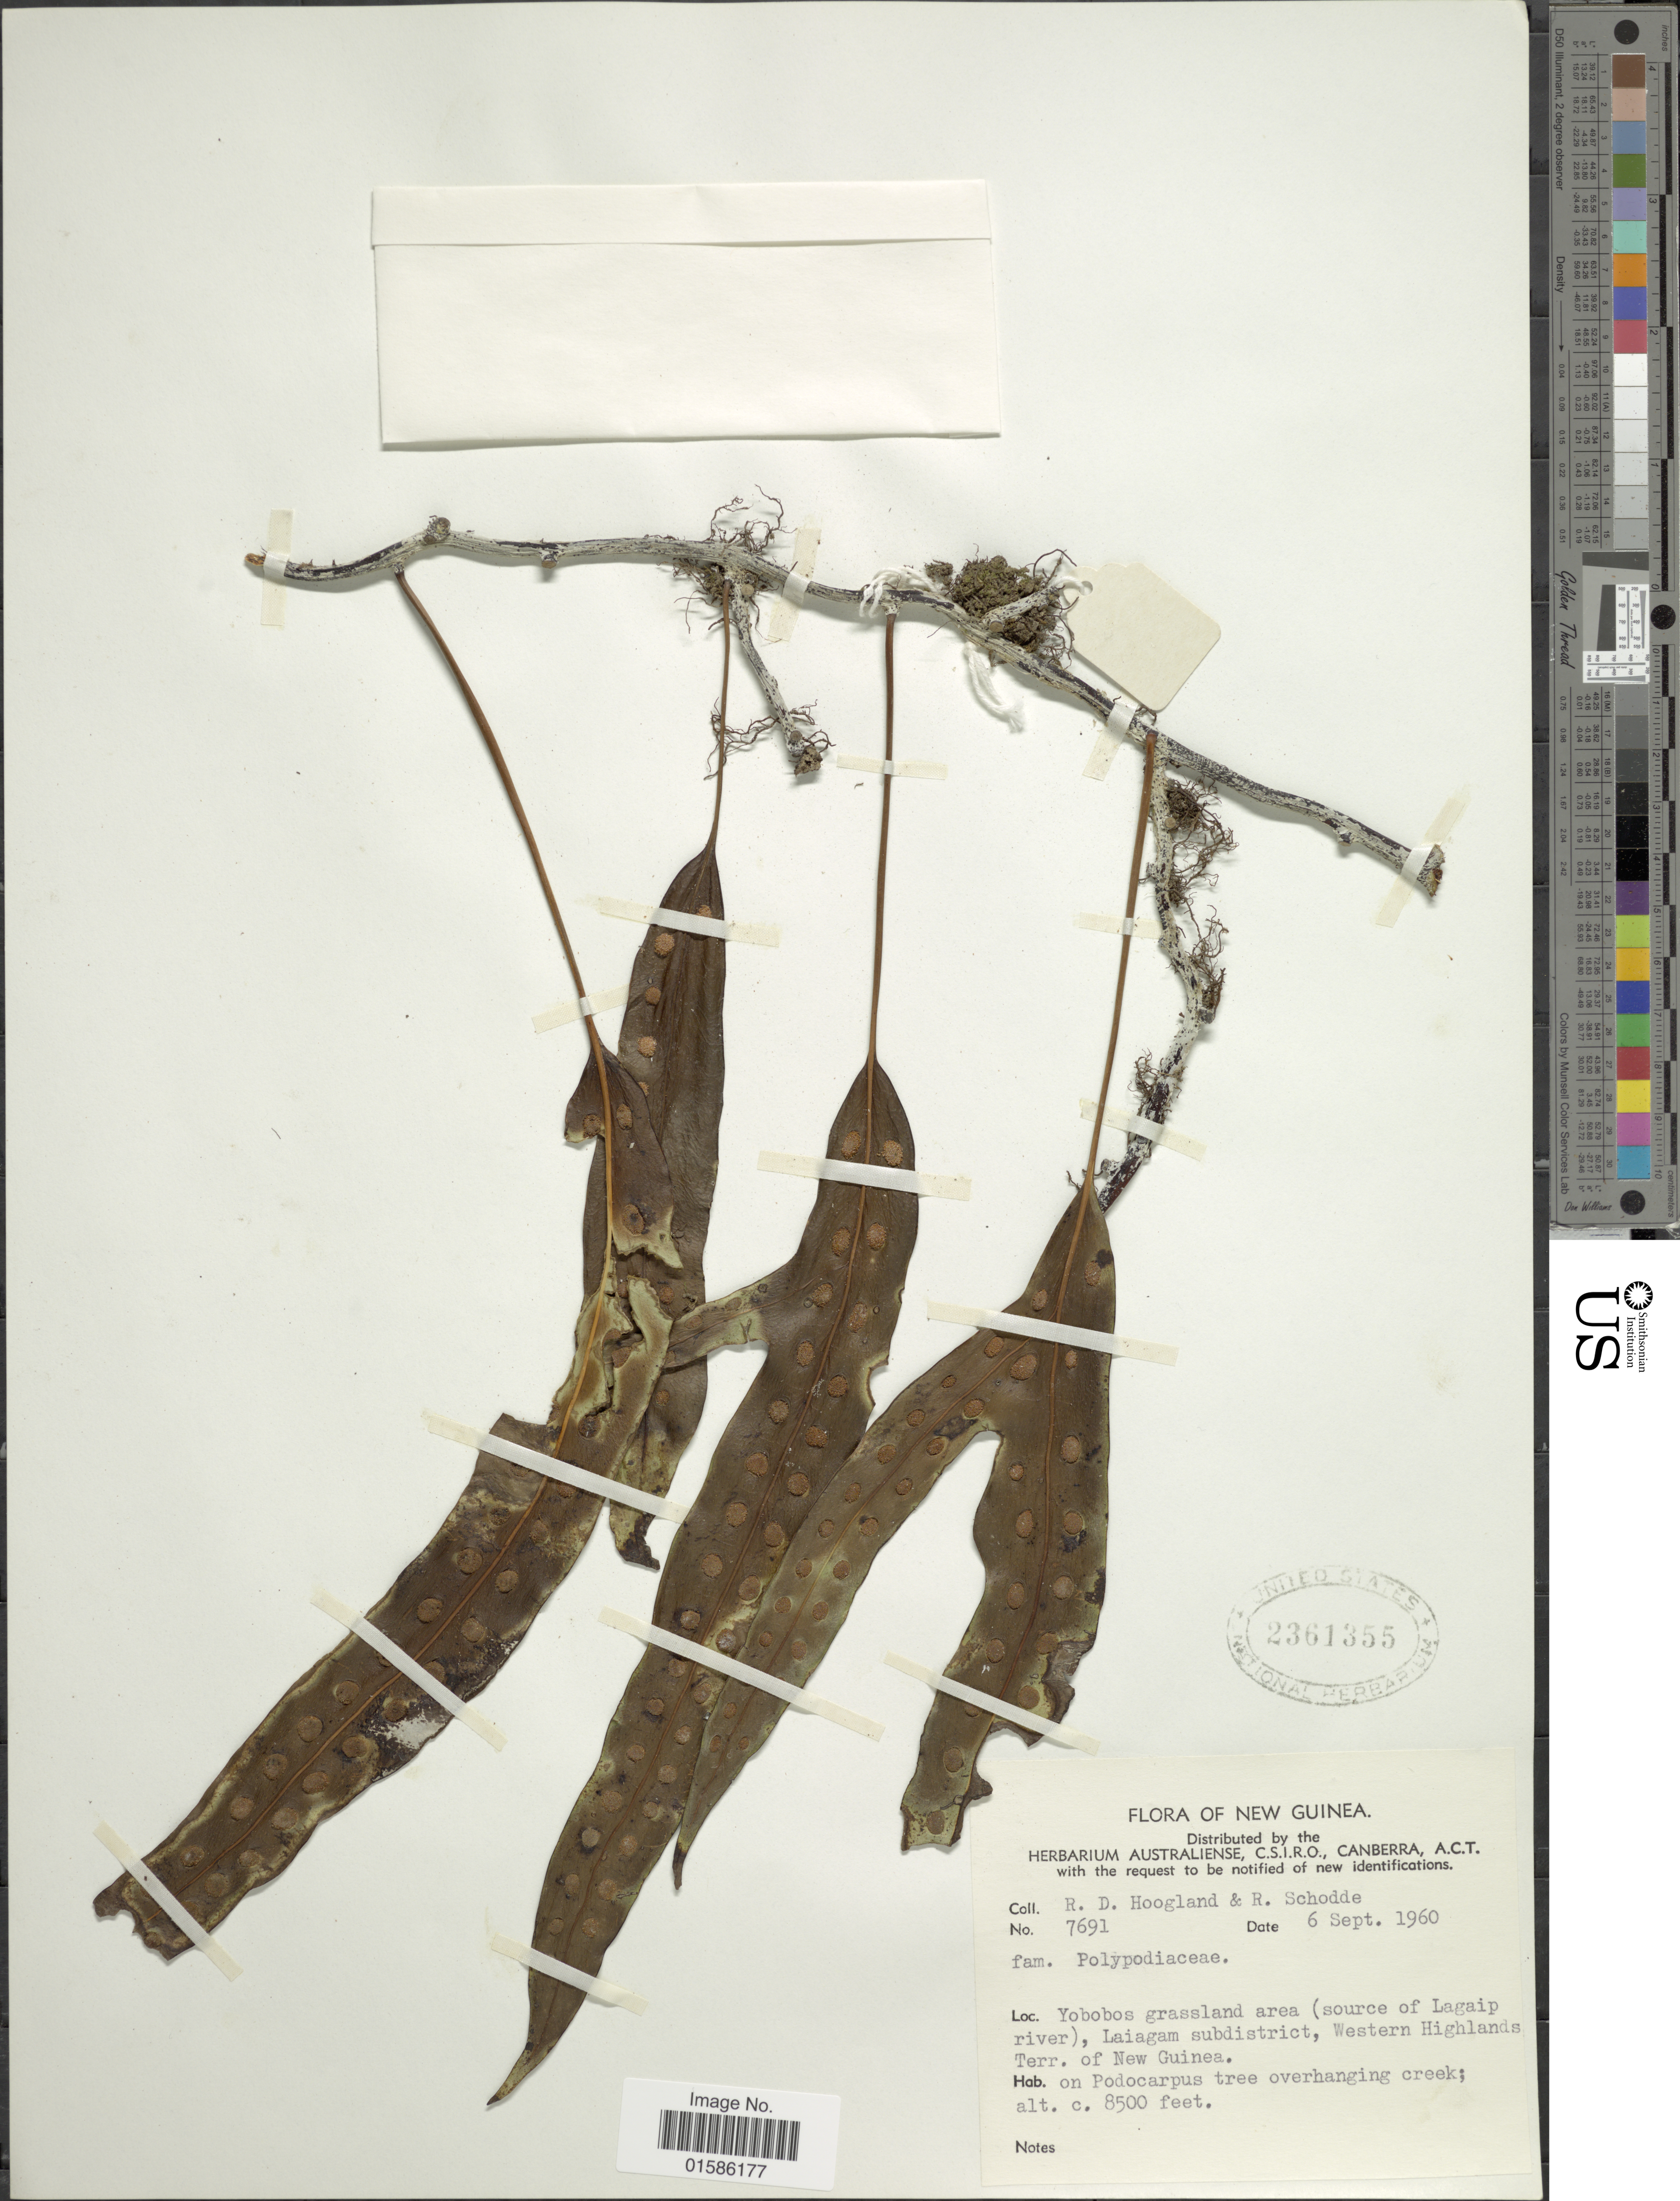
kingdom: Plantae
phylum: Tracheophyta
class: Polypodiopsida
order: Polypodiales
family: Polypodiaceae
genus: Microsorum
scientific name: Microsorum cromwellii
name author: (Rosenst.) Copel.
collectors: R. D. Hoogland & R. Schodde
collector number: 7691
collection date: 1960-09-06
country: Papua New Guinea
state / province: Western Highlands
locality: New Guinea, Yobobos grassland area (source of Lagaip river), Laiagum subdistrict, Western Highlands, Terr. of New Guinea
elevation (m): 2591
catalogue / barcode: US 2361355